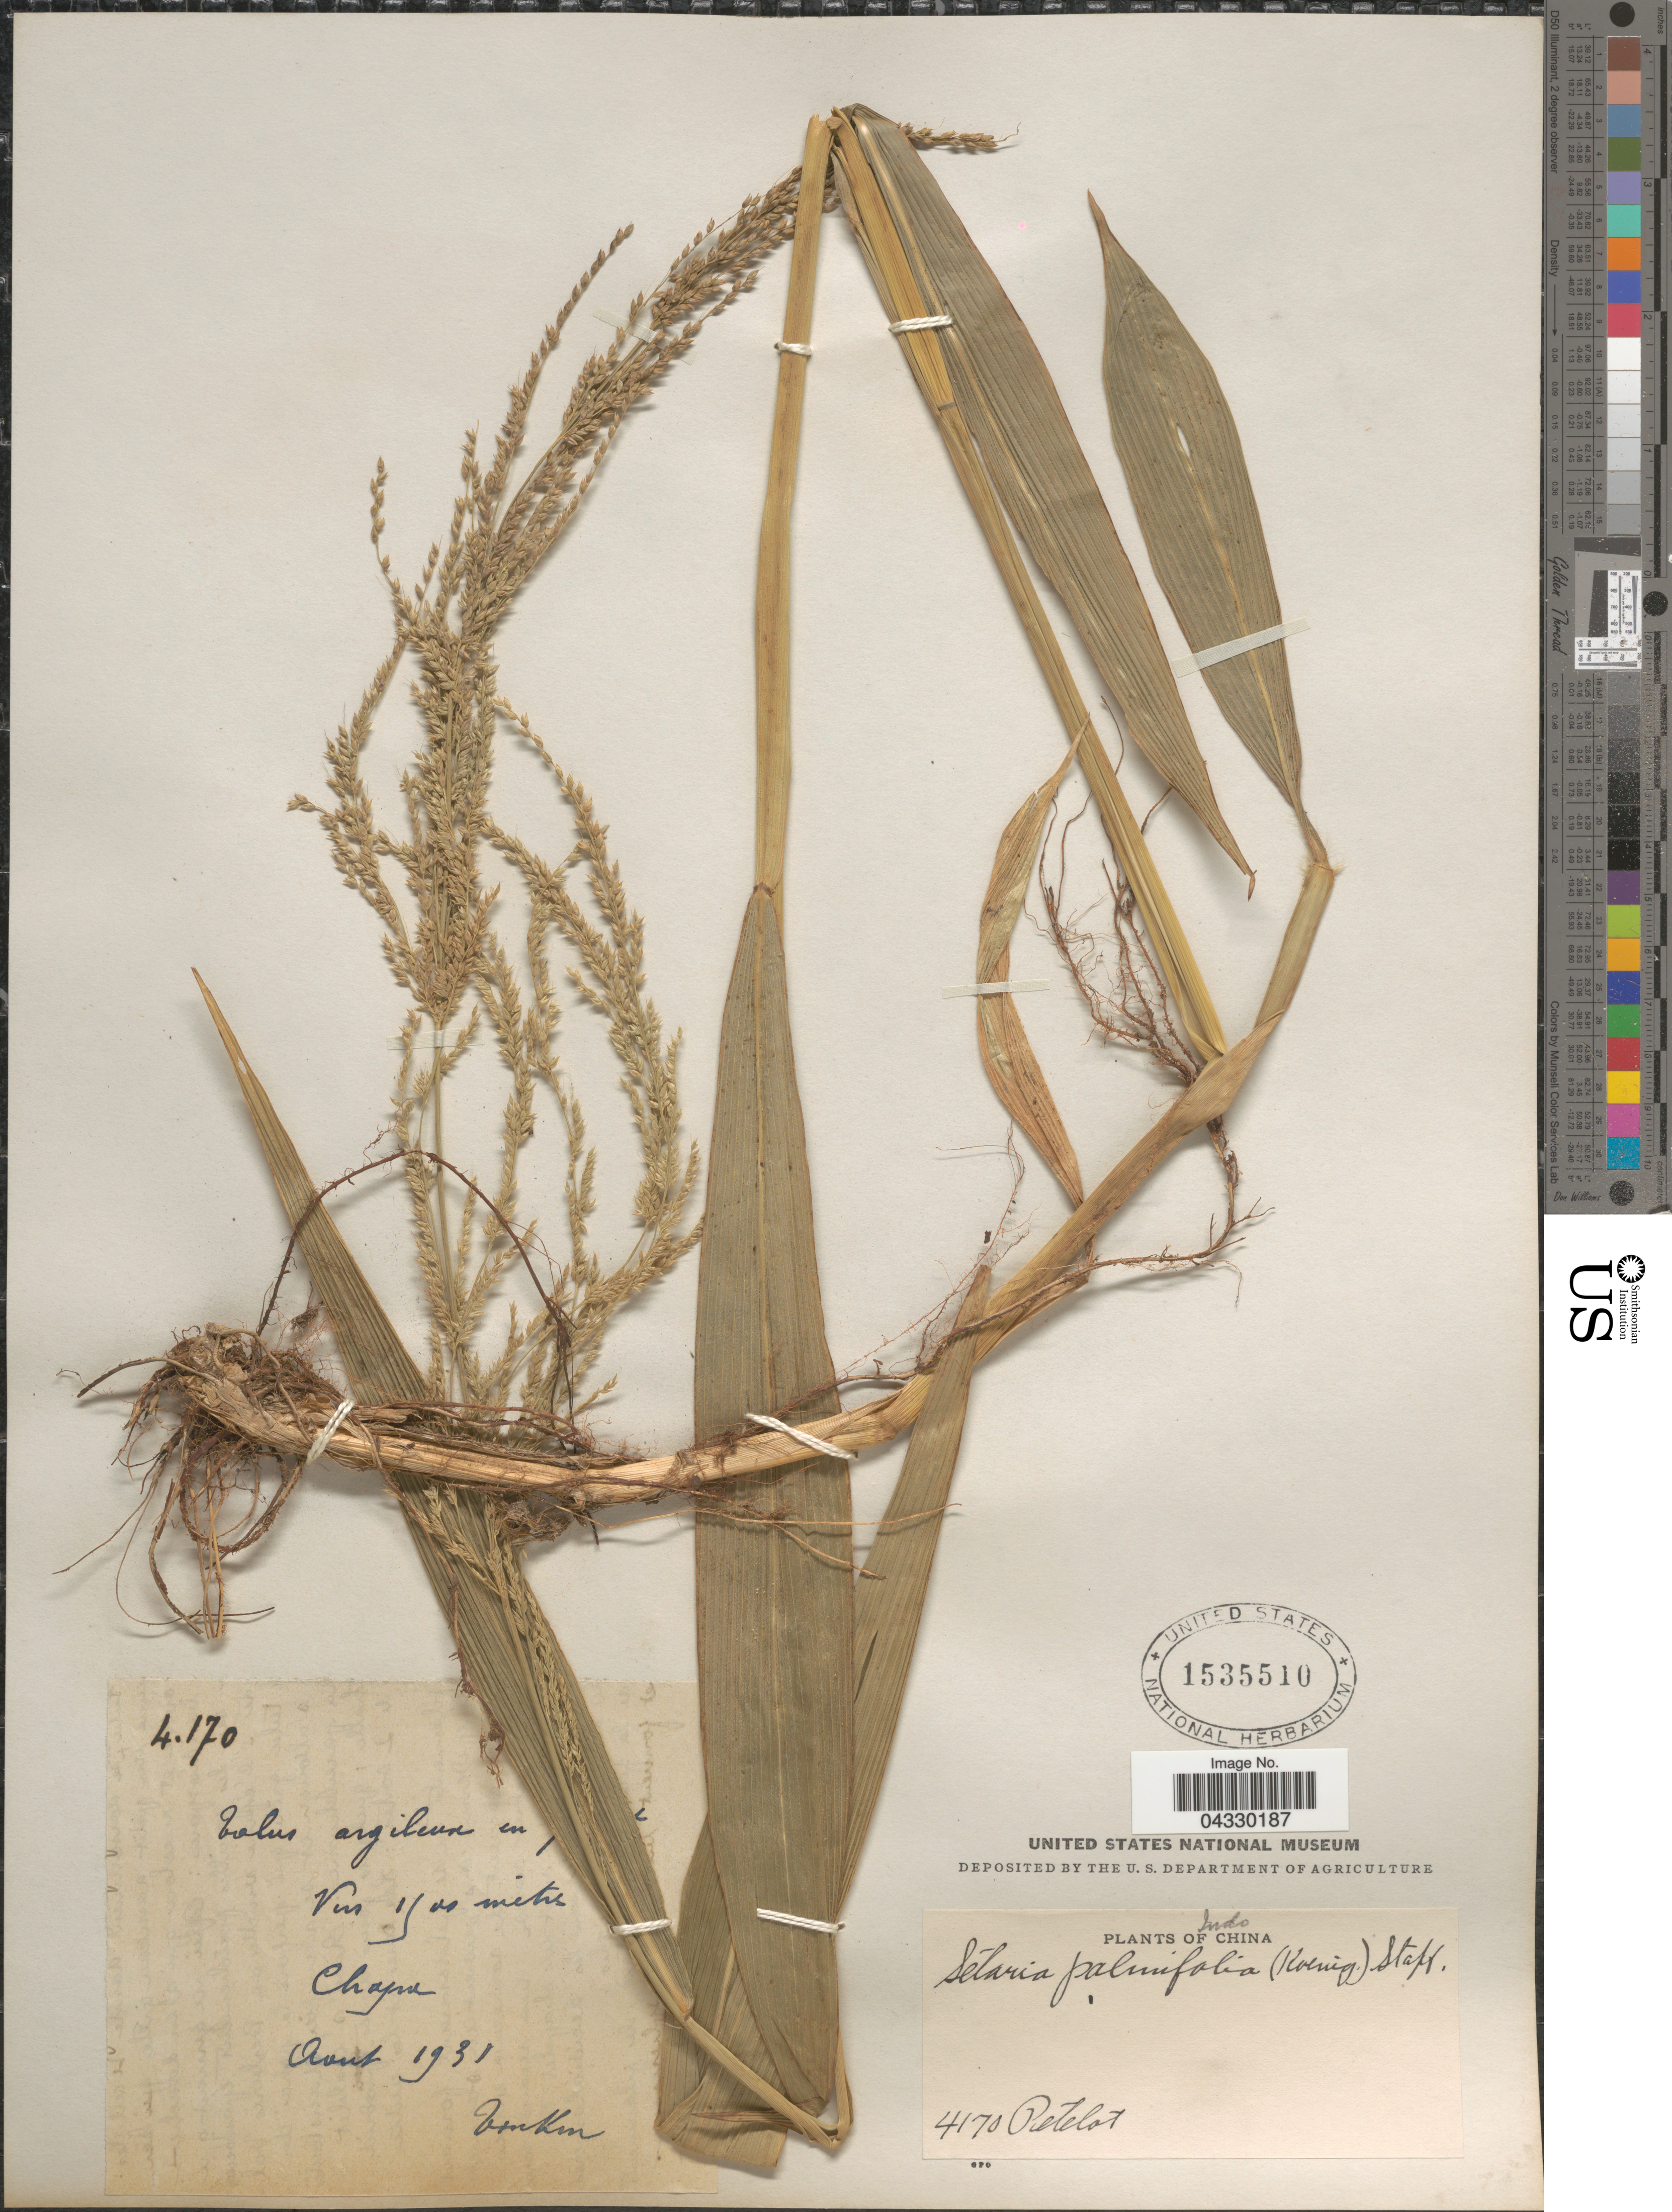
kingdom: Plantae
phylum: Tracheophyta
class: Liliopsida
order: Poales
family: Poaceae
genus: Setaria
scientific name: Setaria palmifolia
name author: (J. Koenig) Stapf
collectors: Pételot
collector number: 4170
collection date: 1931-08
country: Vietnam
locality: Tolus argiluex en [illegible text] Chapa. Tonkin. Indo China.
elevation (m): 1500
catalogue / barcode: US 1535510